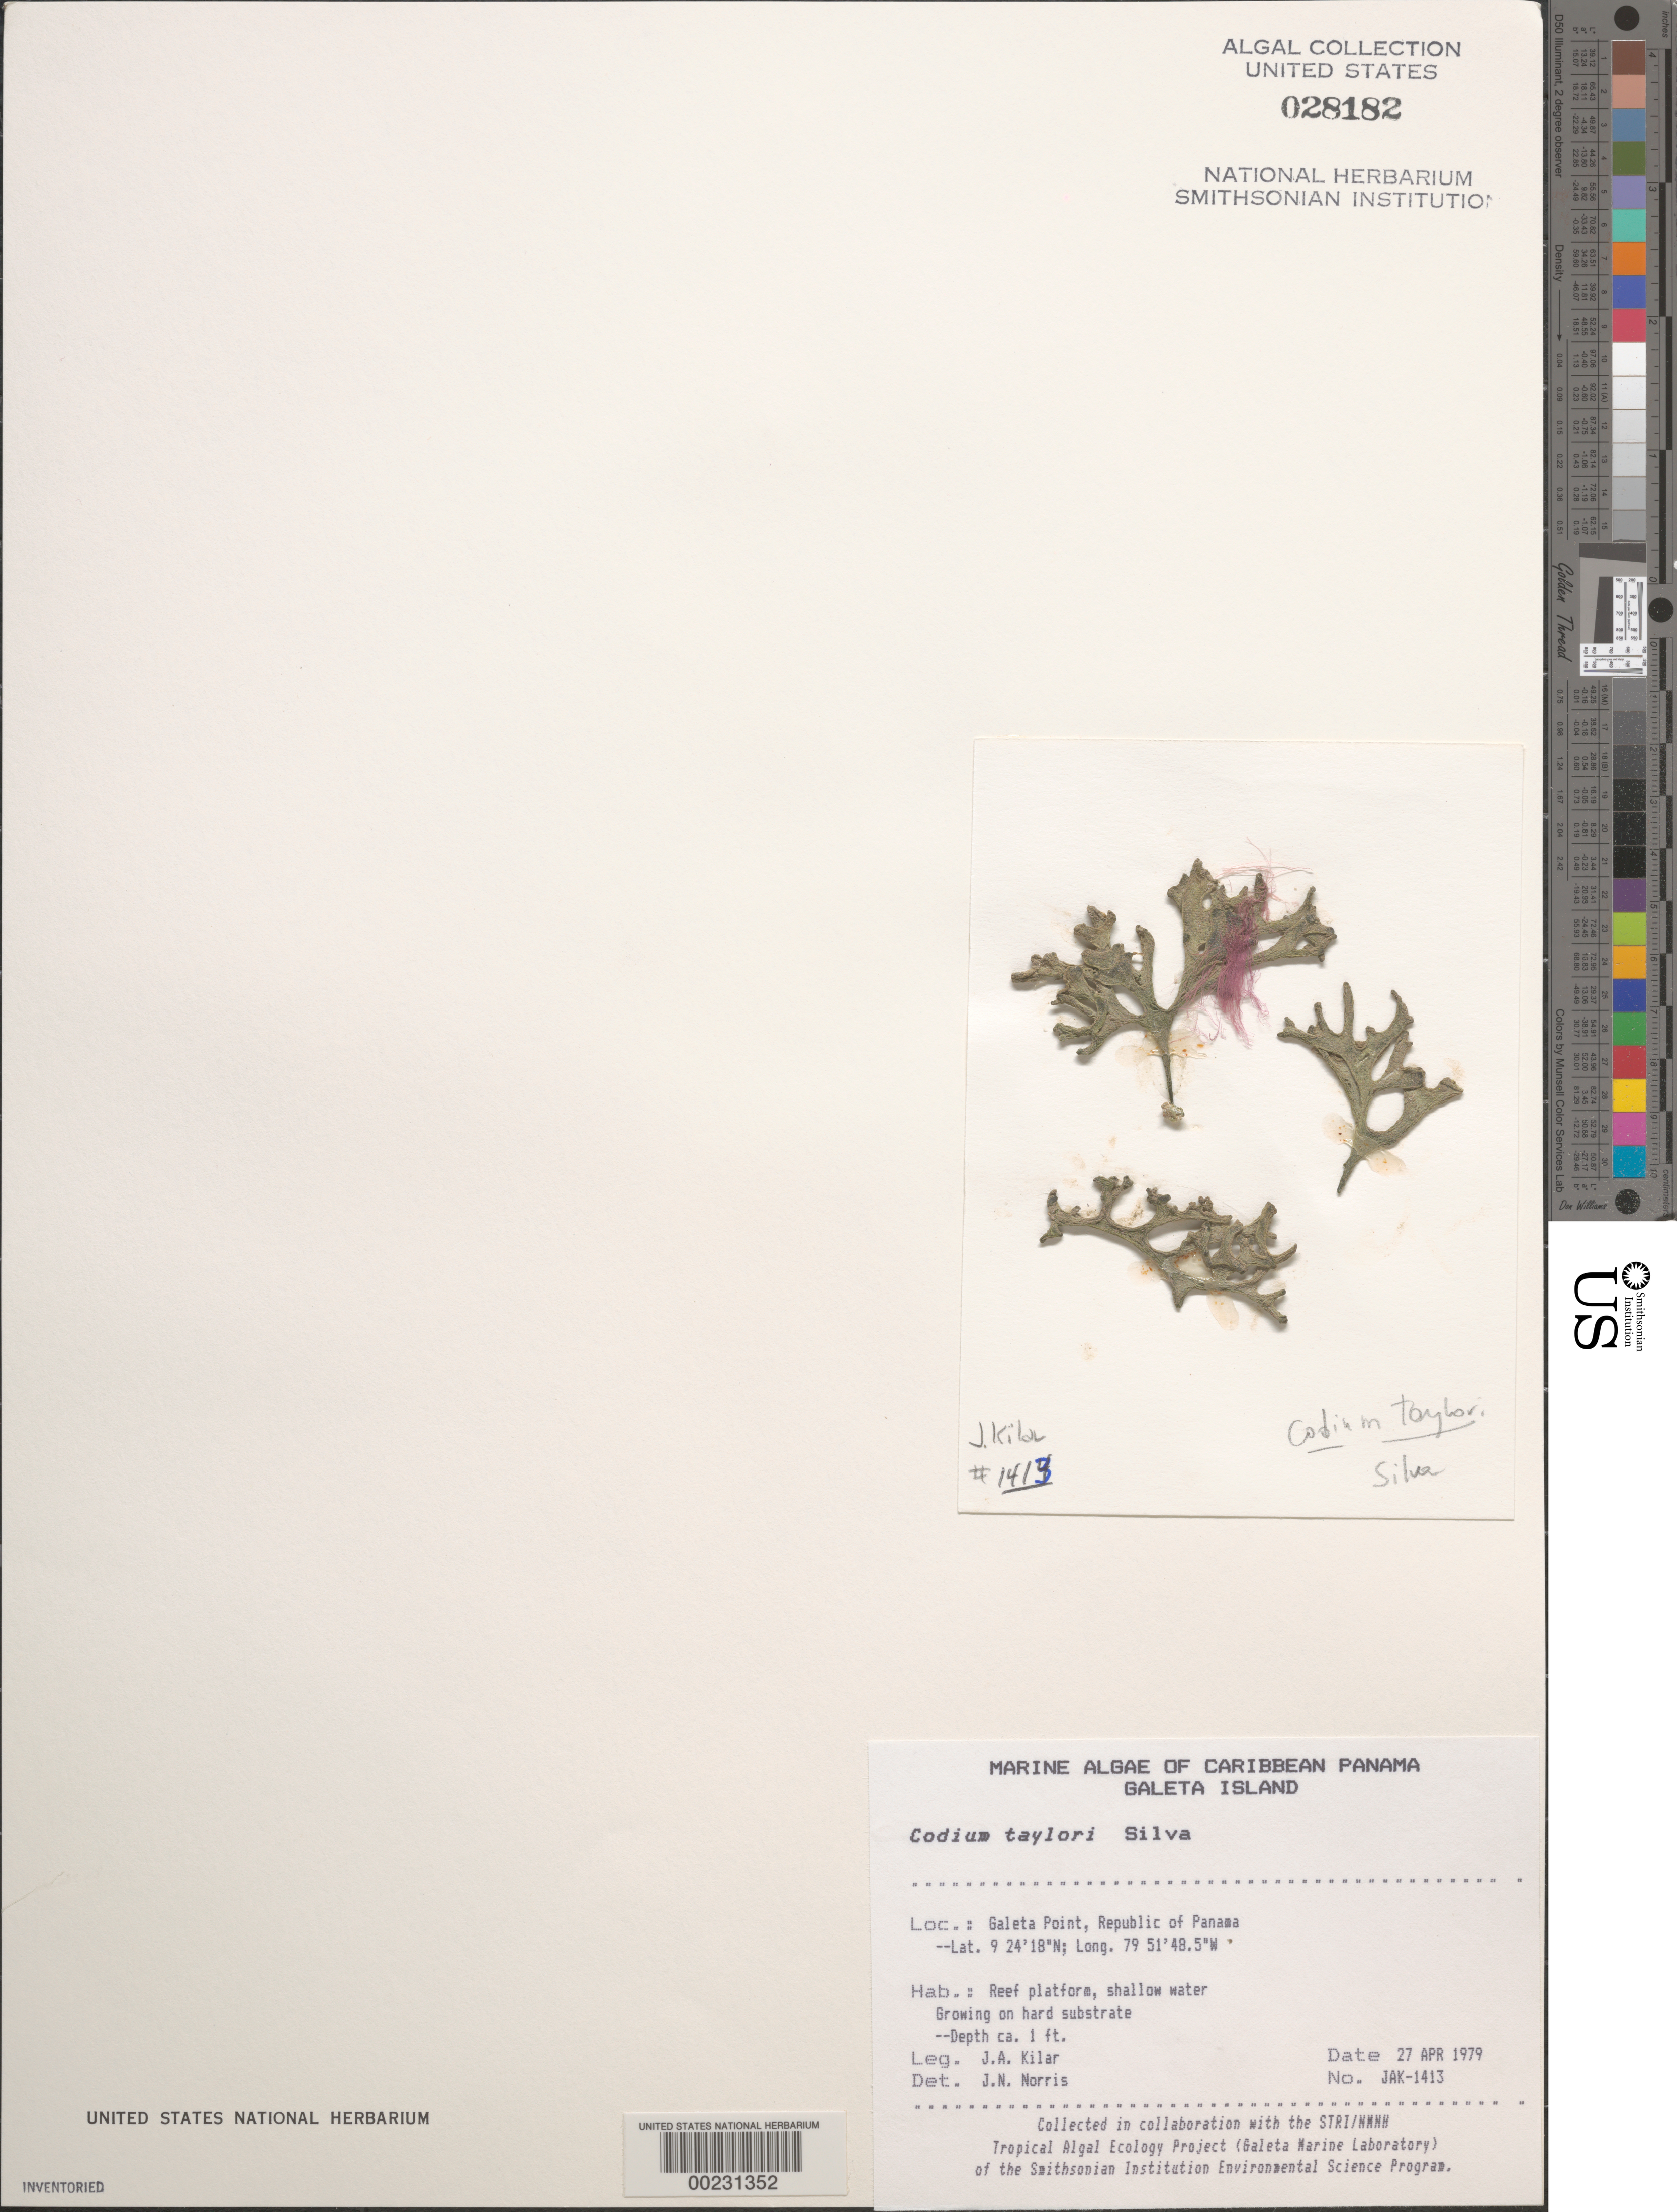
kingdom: Plantae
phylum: Chlorophyta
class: Ulvophyceae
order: Bryopsidales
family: Codiaceae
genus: Codium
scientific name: Codium taylorii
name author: P.C. Silva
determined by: Norris, James N.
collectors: J. A. Kilar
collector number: JAK-1413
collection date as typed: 27 Apr 1979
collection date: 1979-04-27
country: Panama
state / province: Colón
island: Galeta Island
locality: Galeta Point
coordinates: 9 24' 18" N, 79 51' 48.5" W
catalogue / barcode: US 28182